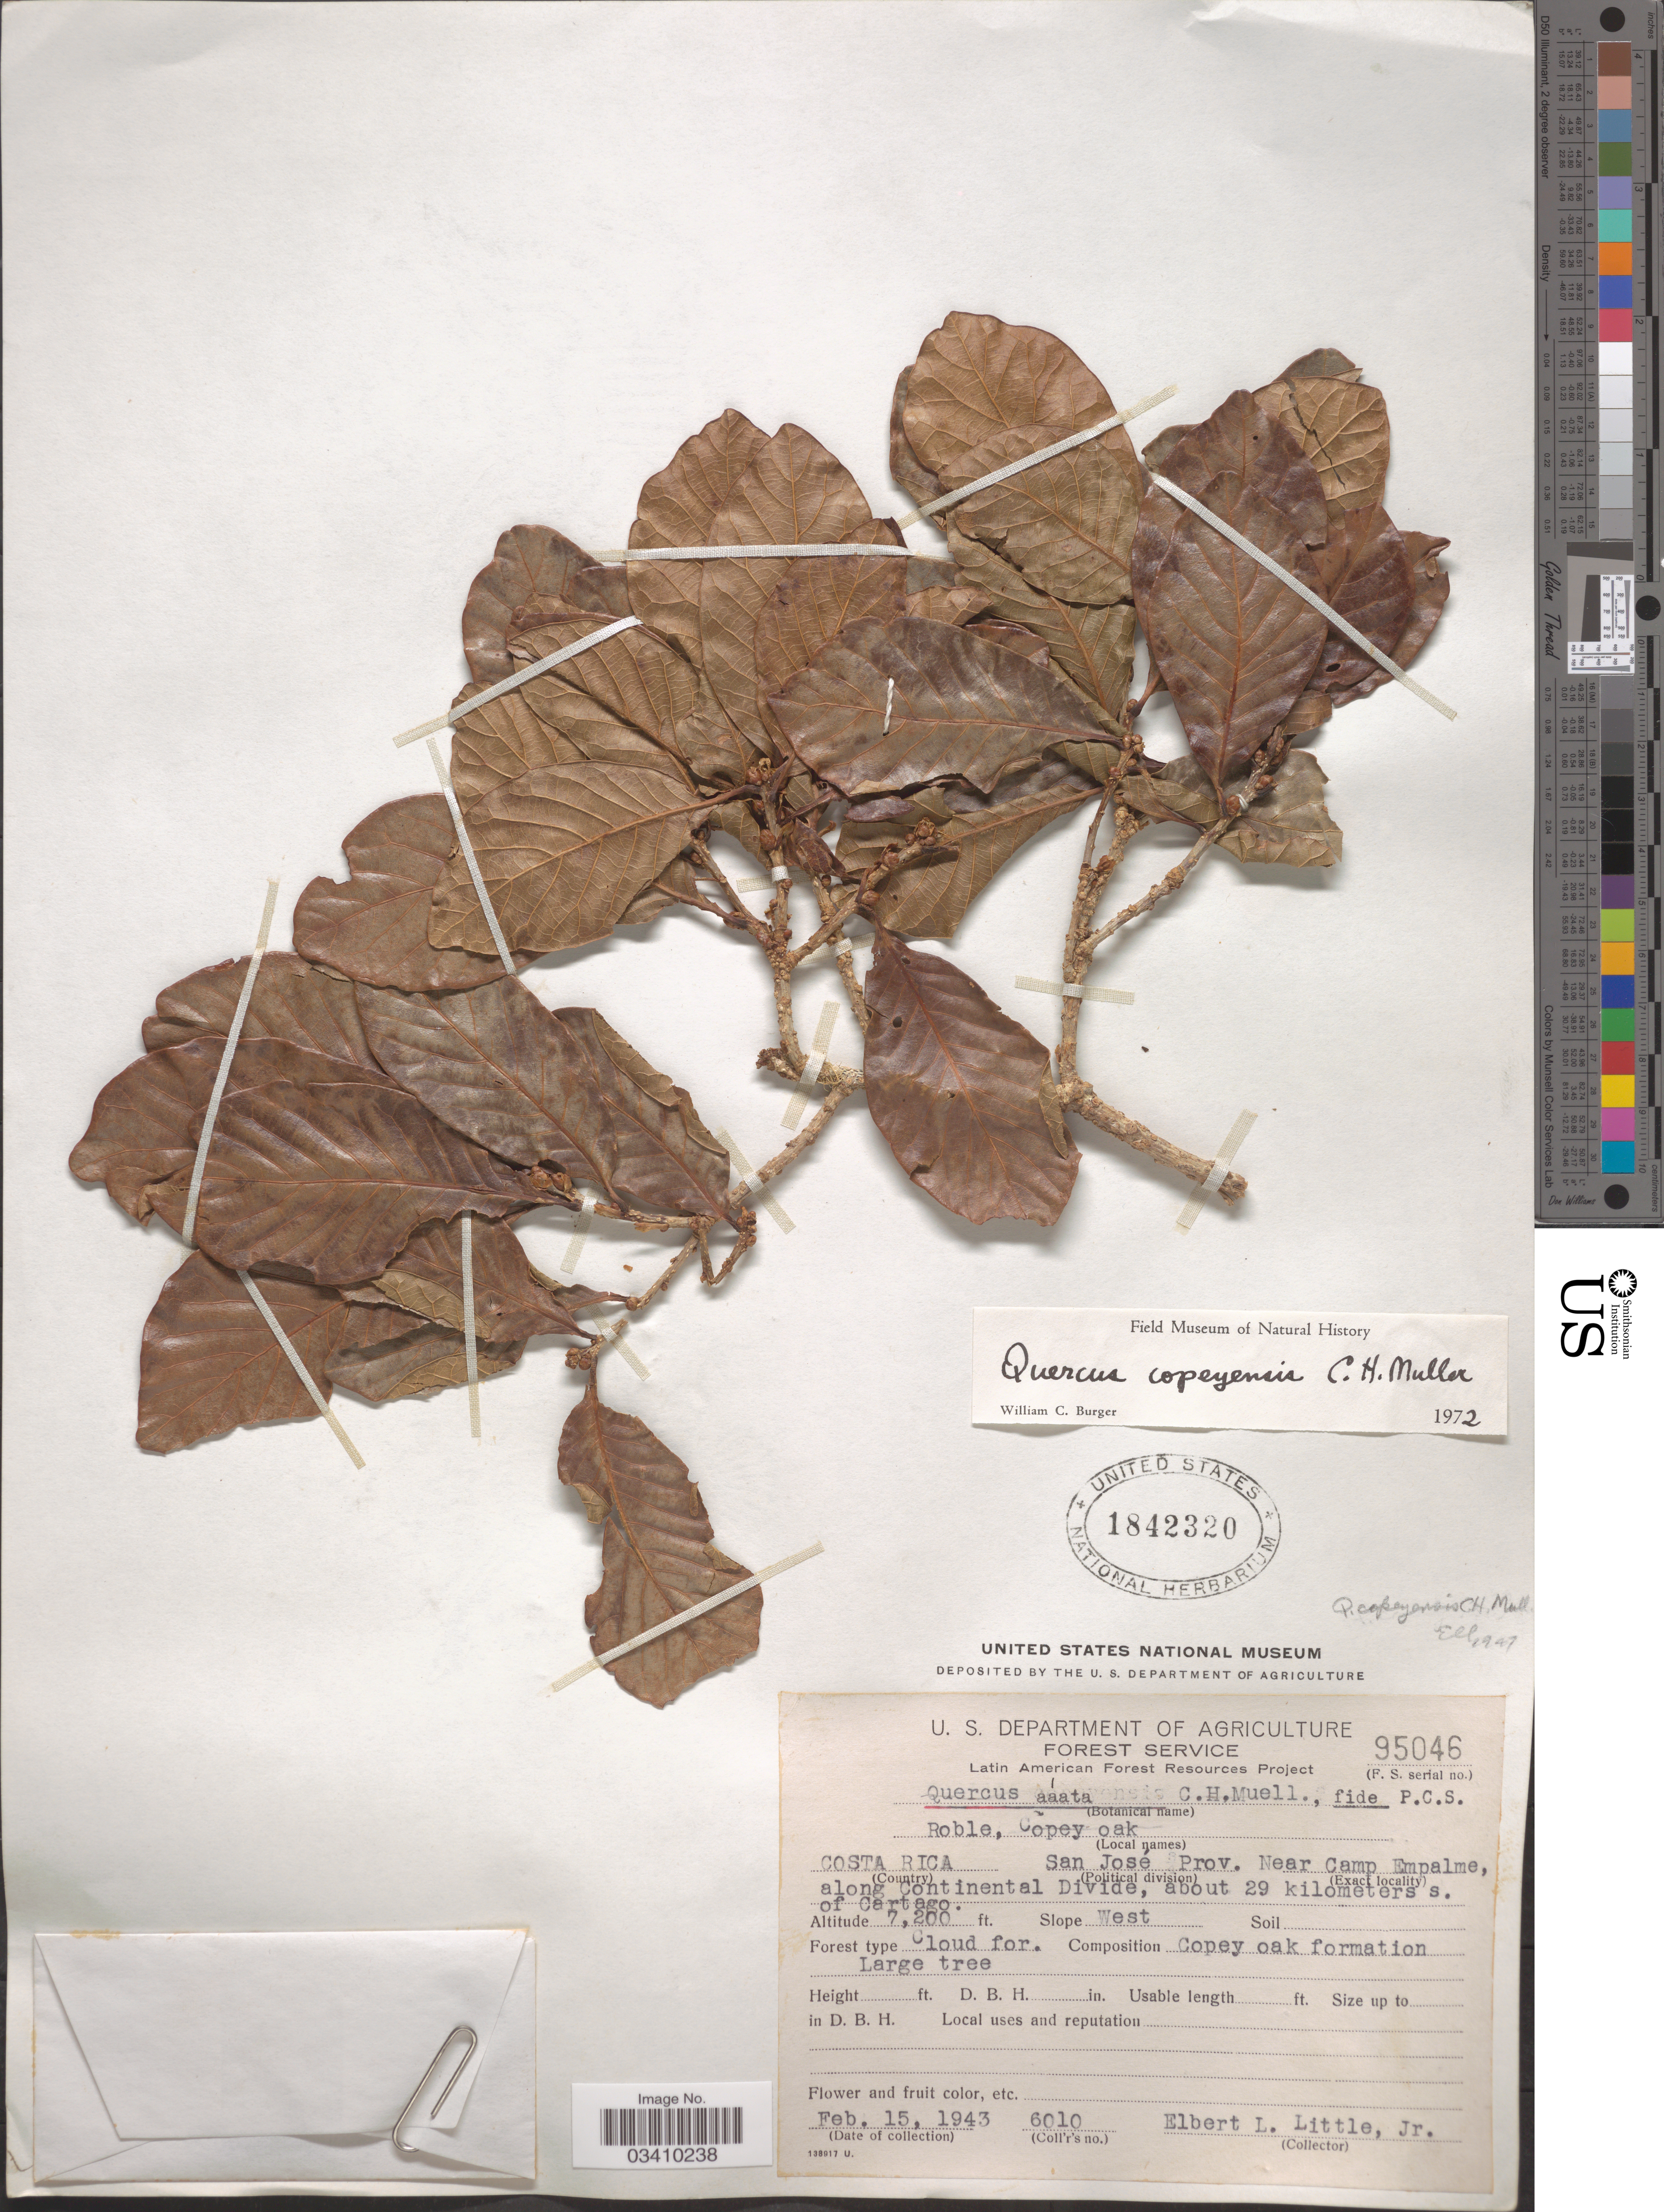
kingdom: Plantae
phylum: Tracheophyta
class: Magnoliopsida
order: Fagales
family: Fagaceae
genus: Quercus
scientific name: Quercus copeyensis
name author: C.H. Müll.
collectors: E. L. Little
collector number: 6010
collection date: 1943-02-15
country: Costa Rica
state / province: San José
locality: Near Camp Empalme, along Continental Divide, about 29 kilometers s. of Cartago.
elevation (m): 2195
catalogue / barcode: US 1842320